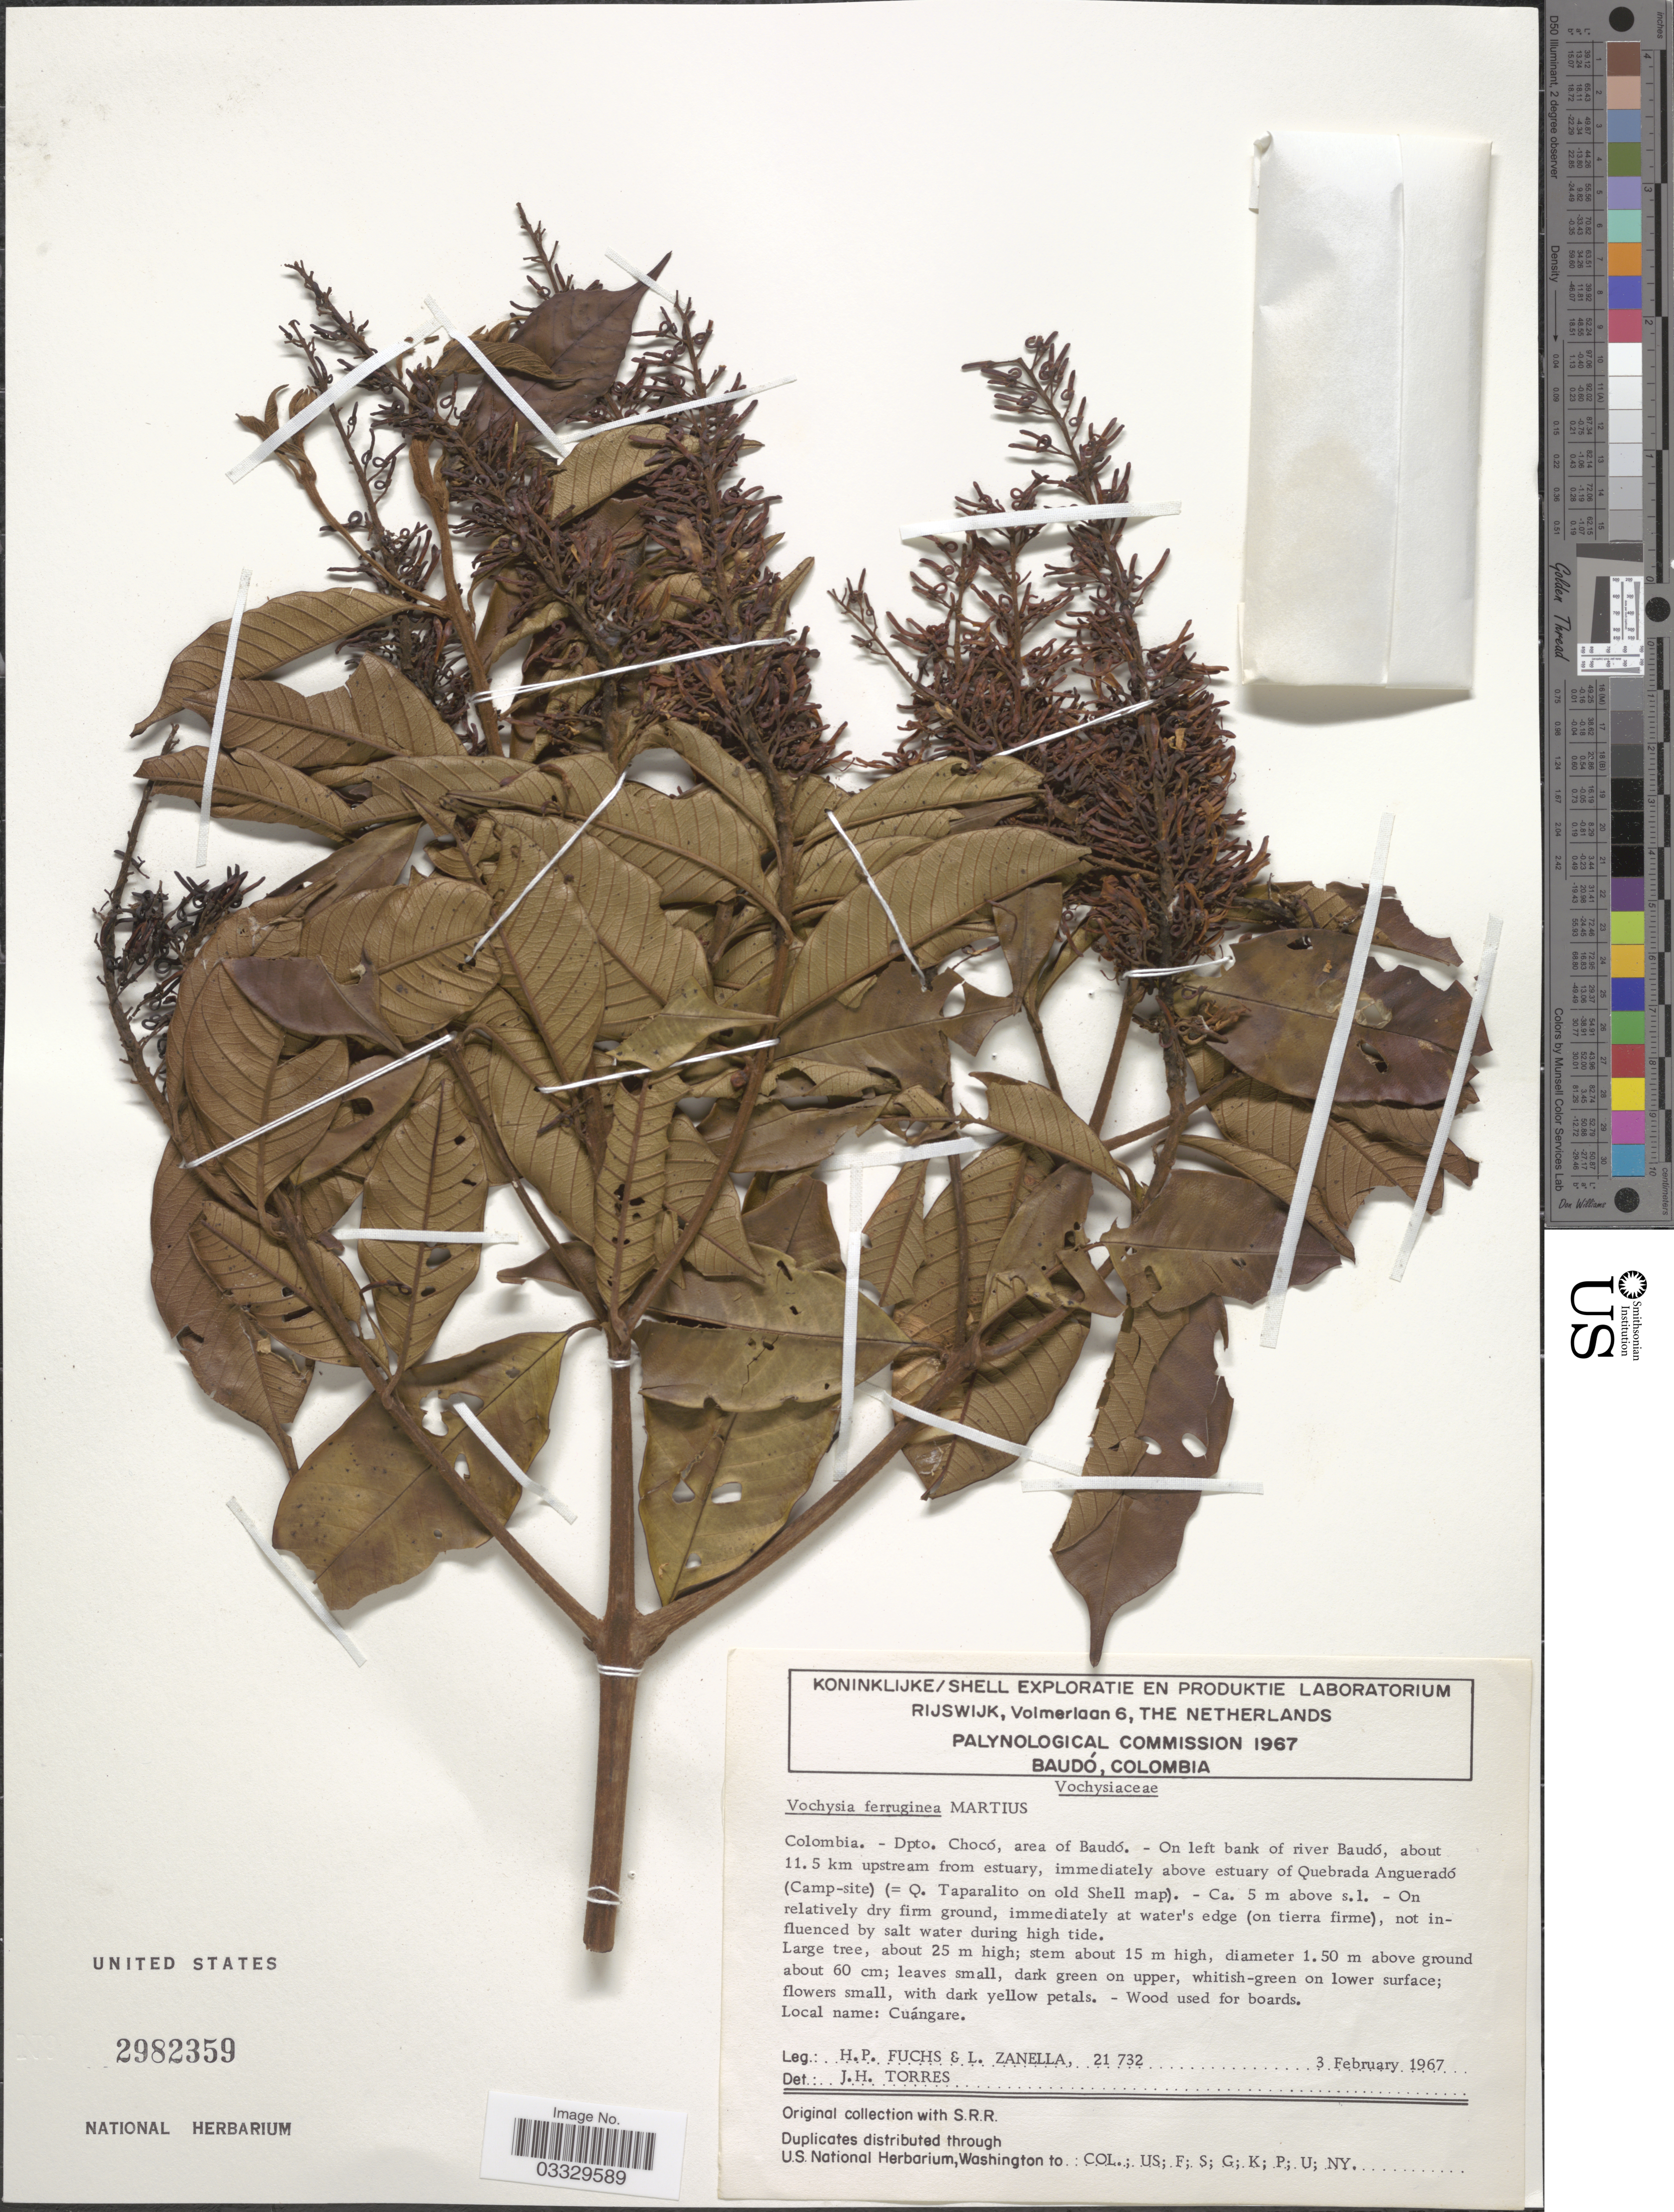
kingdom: Plantae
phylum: Tracheophyta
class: Magnoliopsida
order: Myrtales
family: Vochysiaceae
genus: Vochysia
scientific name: Vochysia ferruginea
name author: Mart.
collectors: H. P. Fuchs & L. Zanella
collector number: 21732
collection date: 1967-02-03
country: Colombia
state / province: Chocó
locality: Dpto. Chocó, area of Baudó. On left bank of river Baudó, about 11.5 km upstream from estuary, immediately above estuary of Quebrada Angueradó (Camp-site) (= Q. Taparalito on old Shell map).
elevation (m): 5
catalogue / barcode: US 2982359